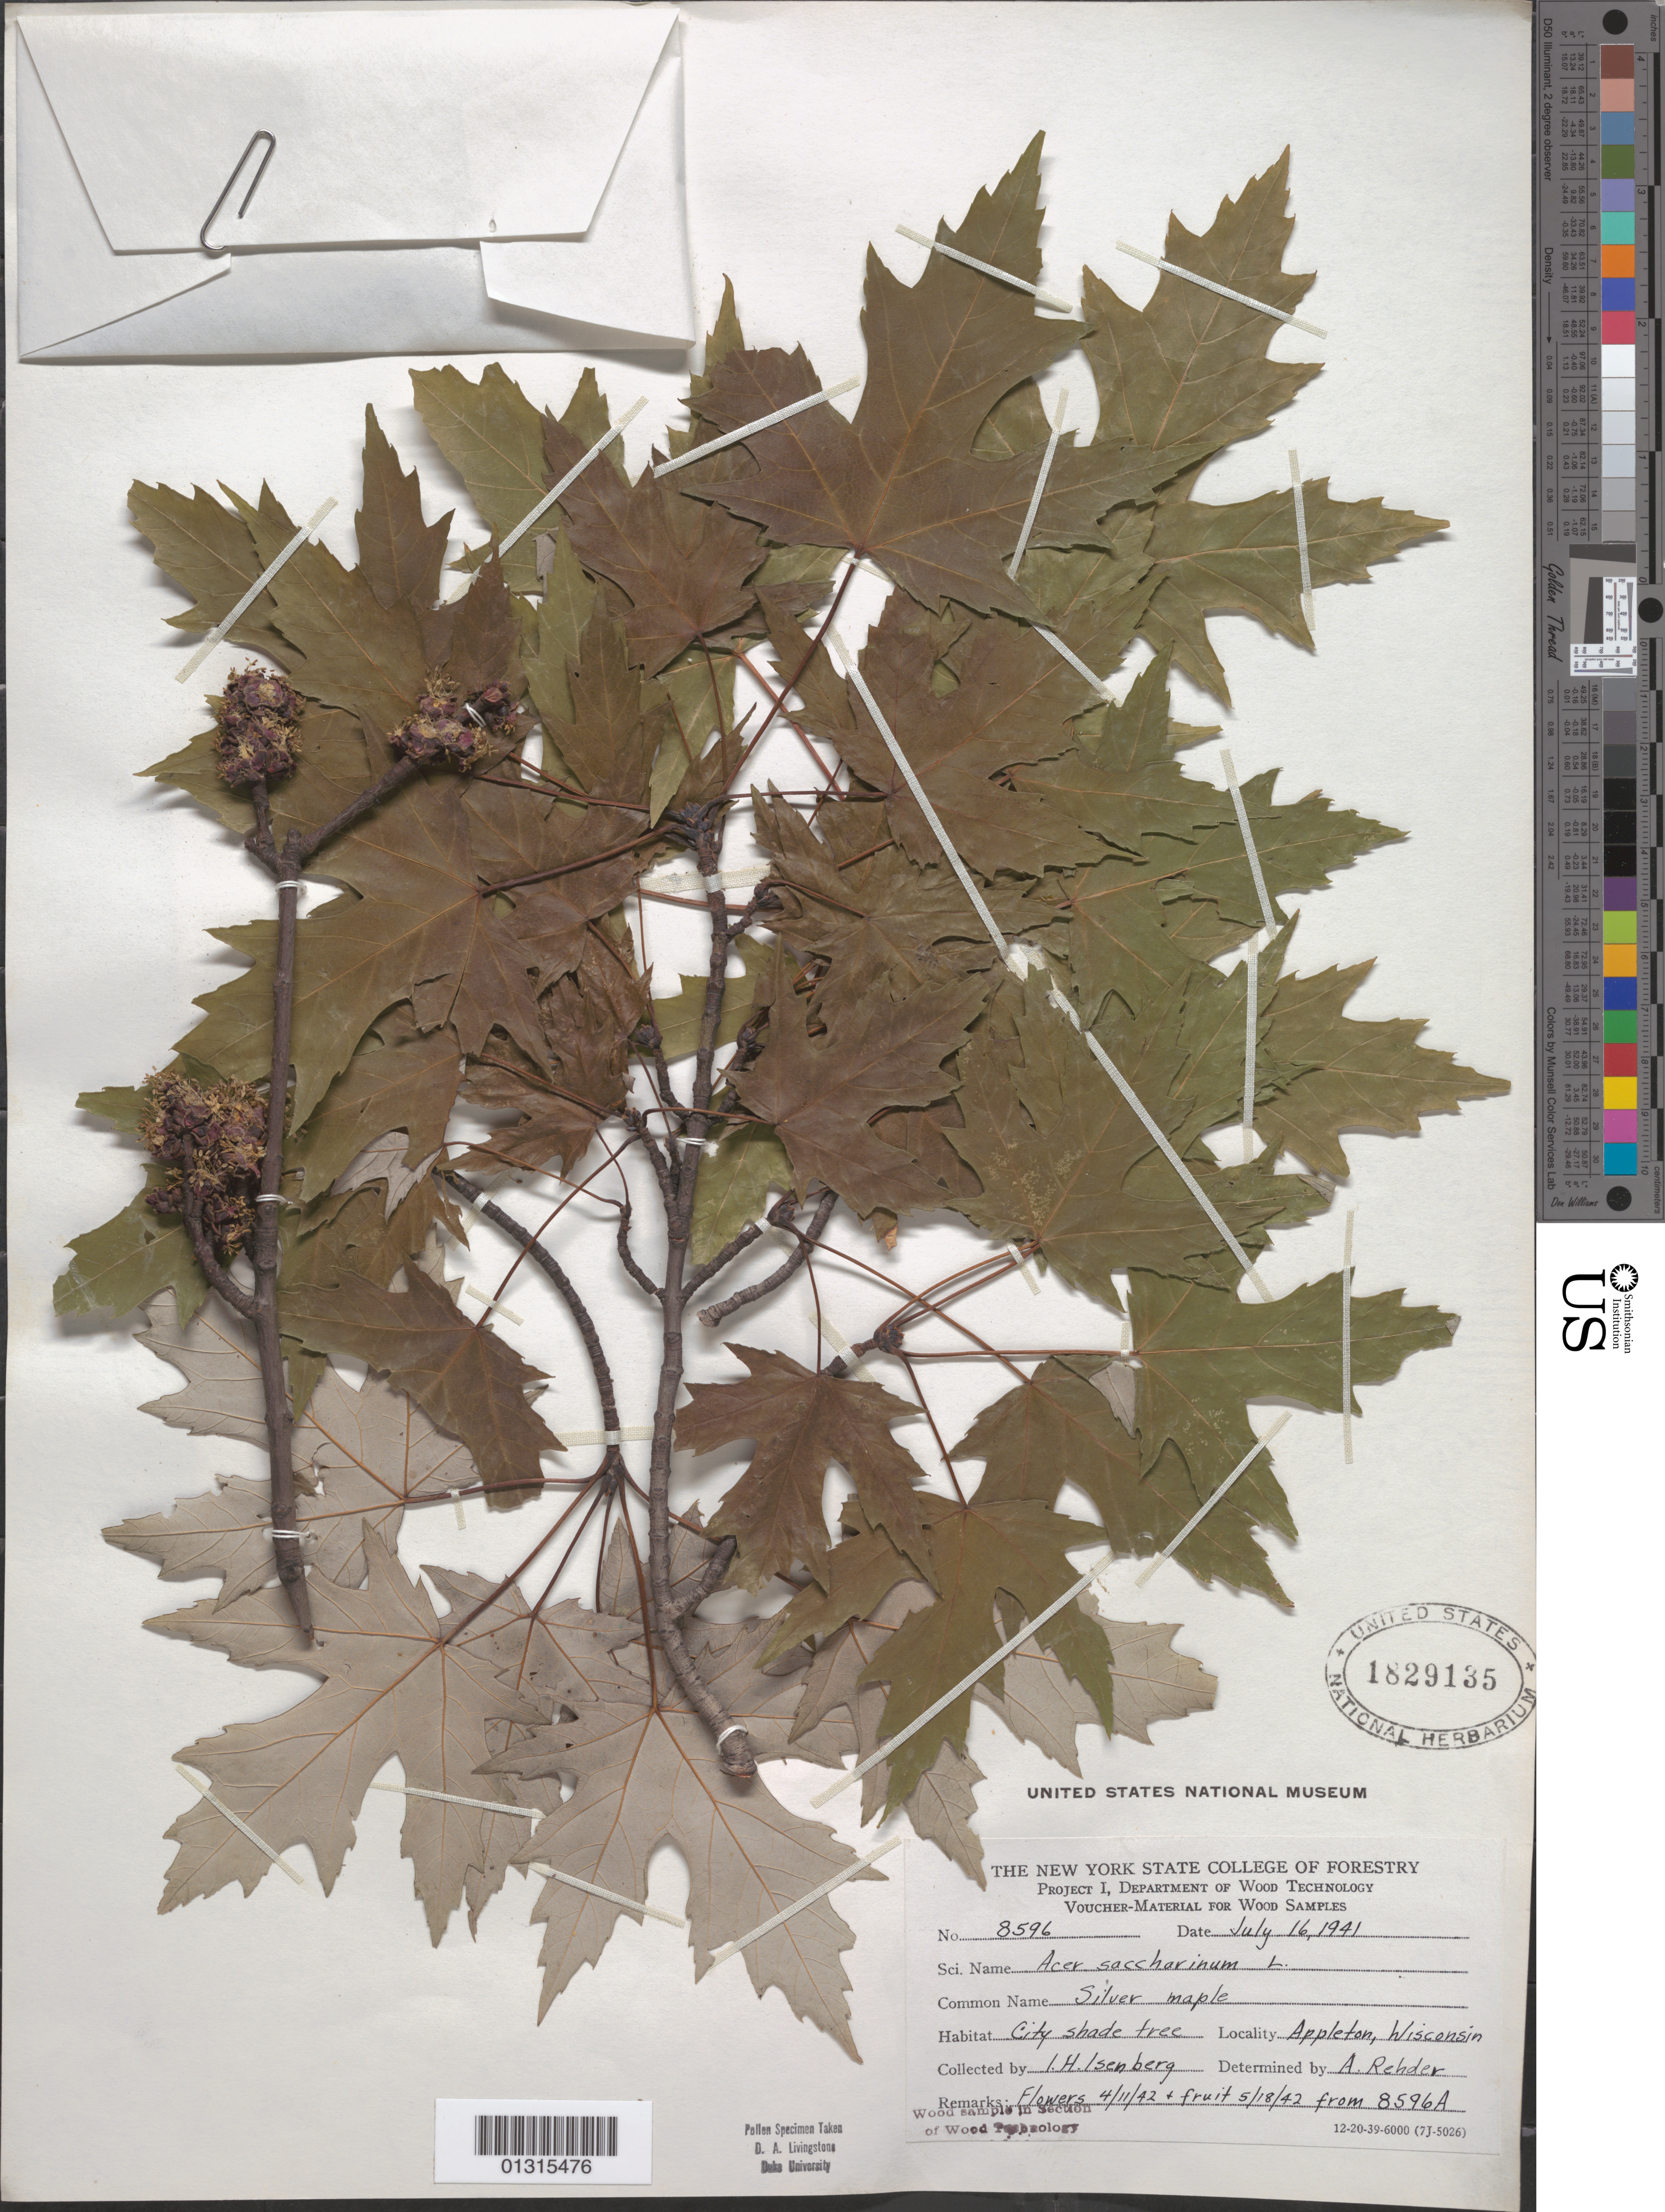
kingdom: Plantae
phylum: Tracheophyta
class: Magnoliopsida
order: Sapindales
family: Sapindaceae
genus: Acer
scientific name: Acer saccharinum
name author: L.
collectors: I. Isenberg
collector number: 8596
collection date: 1942-04-11,1942-05-18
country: United States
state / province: Wisconsin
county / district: Outagamie County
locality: Appleton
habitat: City shade tree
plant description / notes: From label: "Flowers 4/11/42 & fruit 5/18/42 from 8596A" Also dated: July 16, 1941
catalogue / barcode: US 1829135